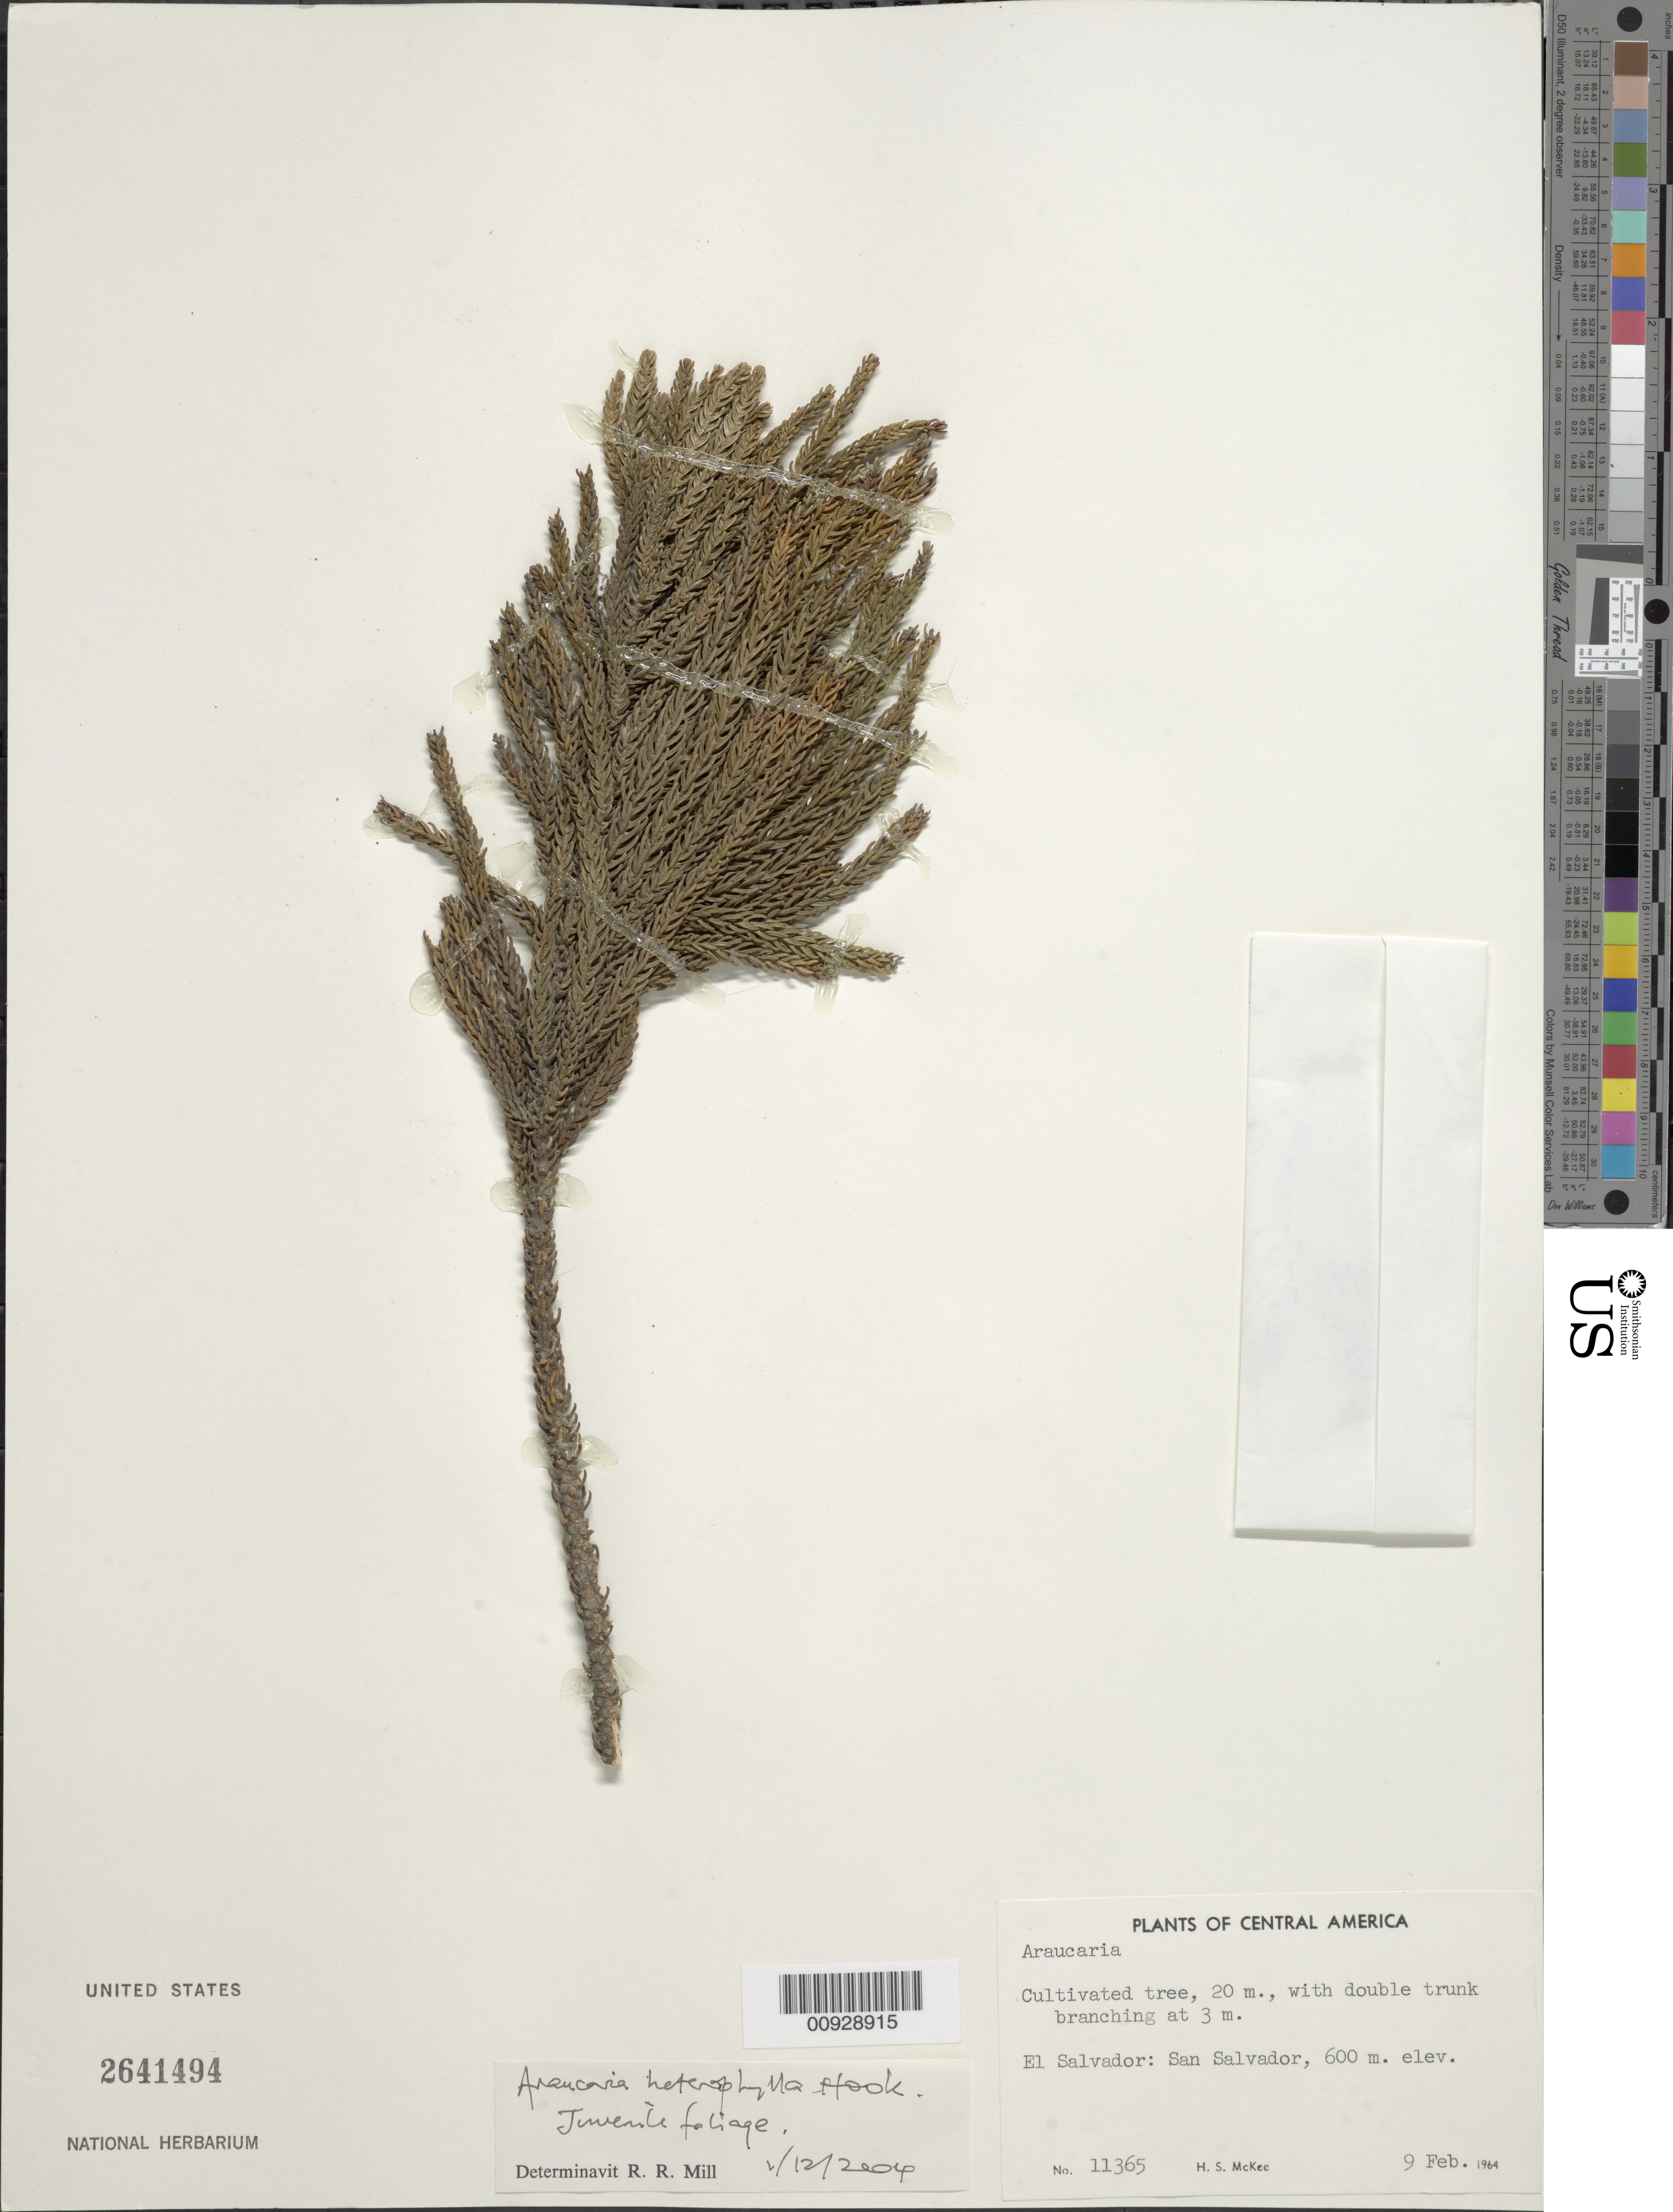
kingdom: Plantae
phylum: Tracheophyta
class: Pinopsida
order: Pinales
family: Araucariaceae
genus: Araucaria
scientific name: Araucaria heterophylla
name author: (Salisb.) Franco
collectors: H. S. McKee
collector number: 11365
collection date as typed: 09 Feb 1964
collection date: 1964-02-09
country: El Salvador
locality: San Salvador.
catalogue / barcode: US 2641494